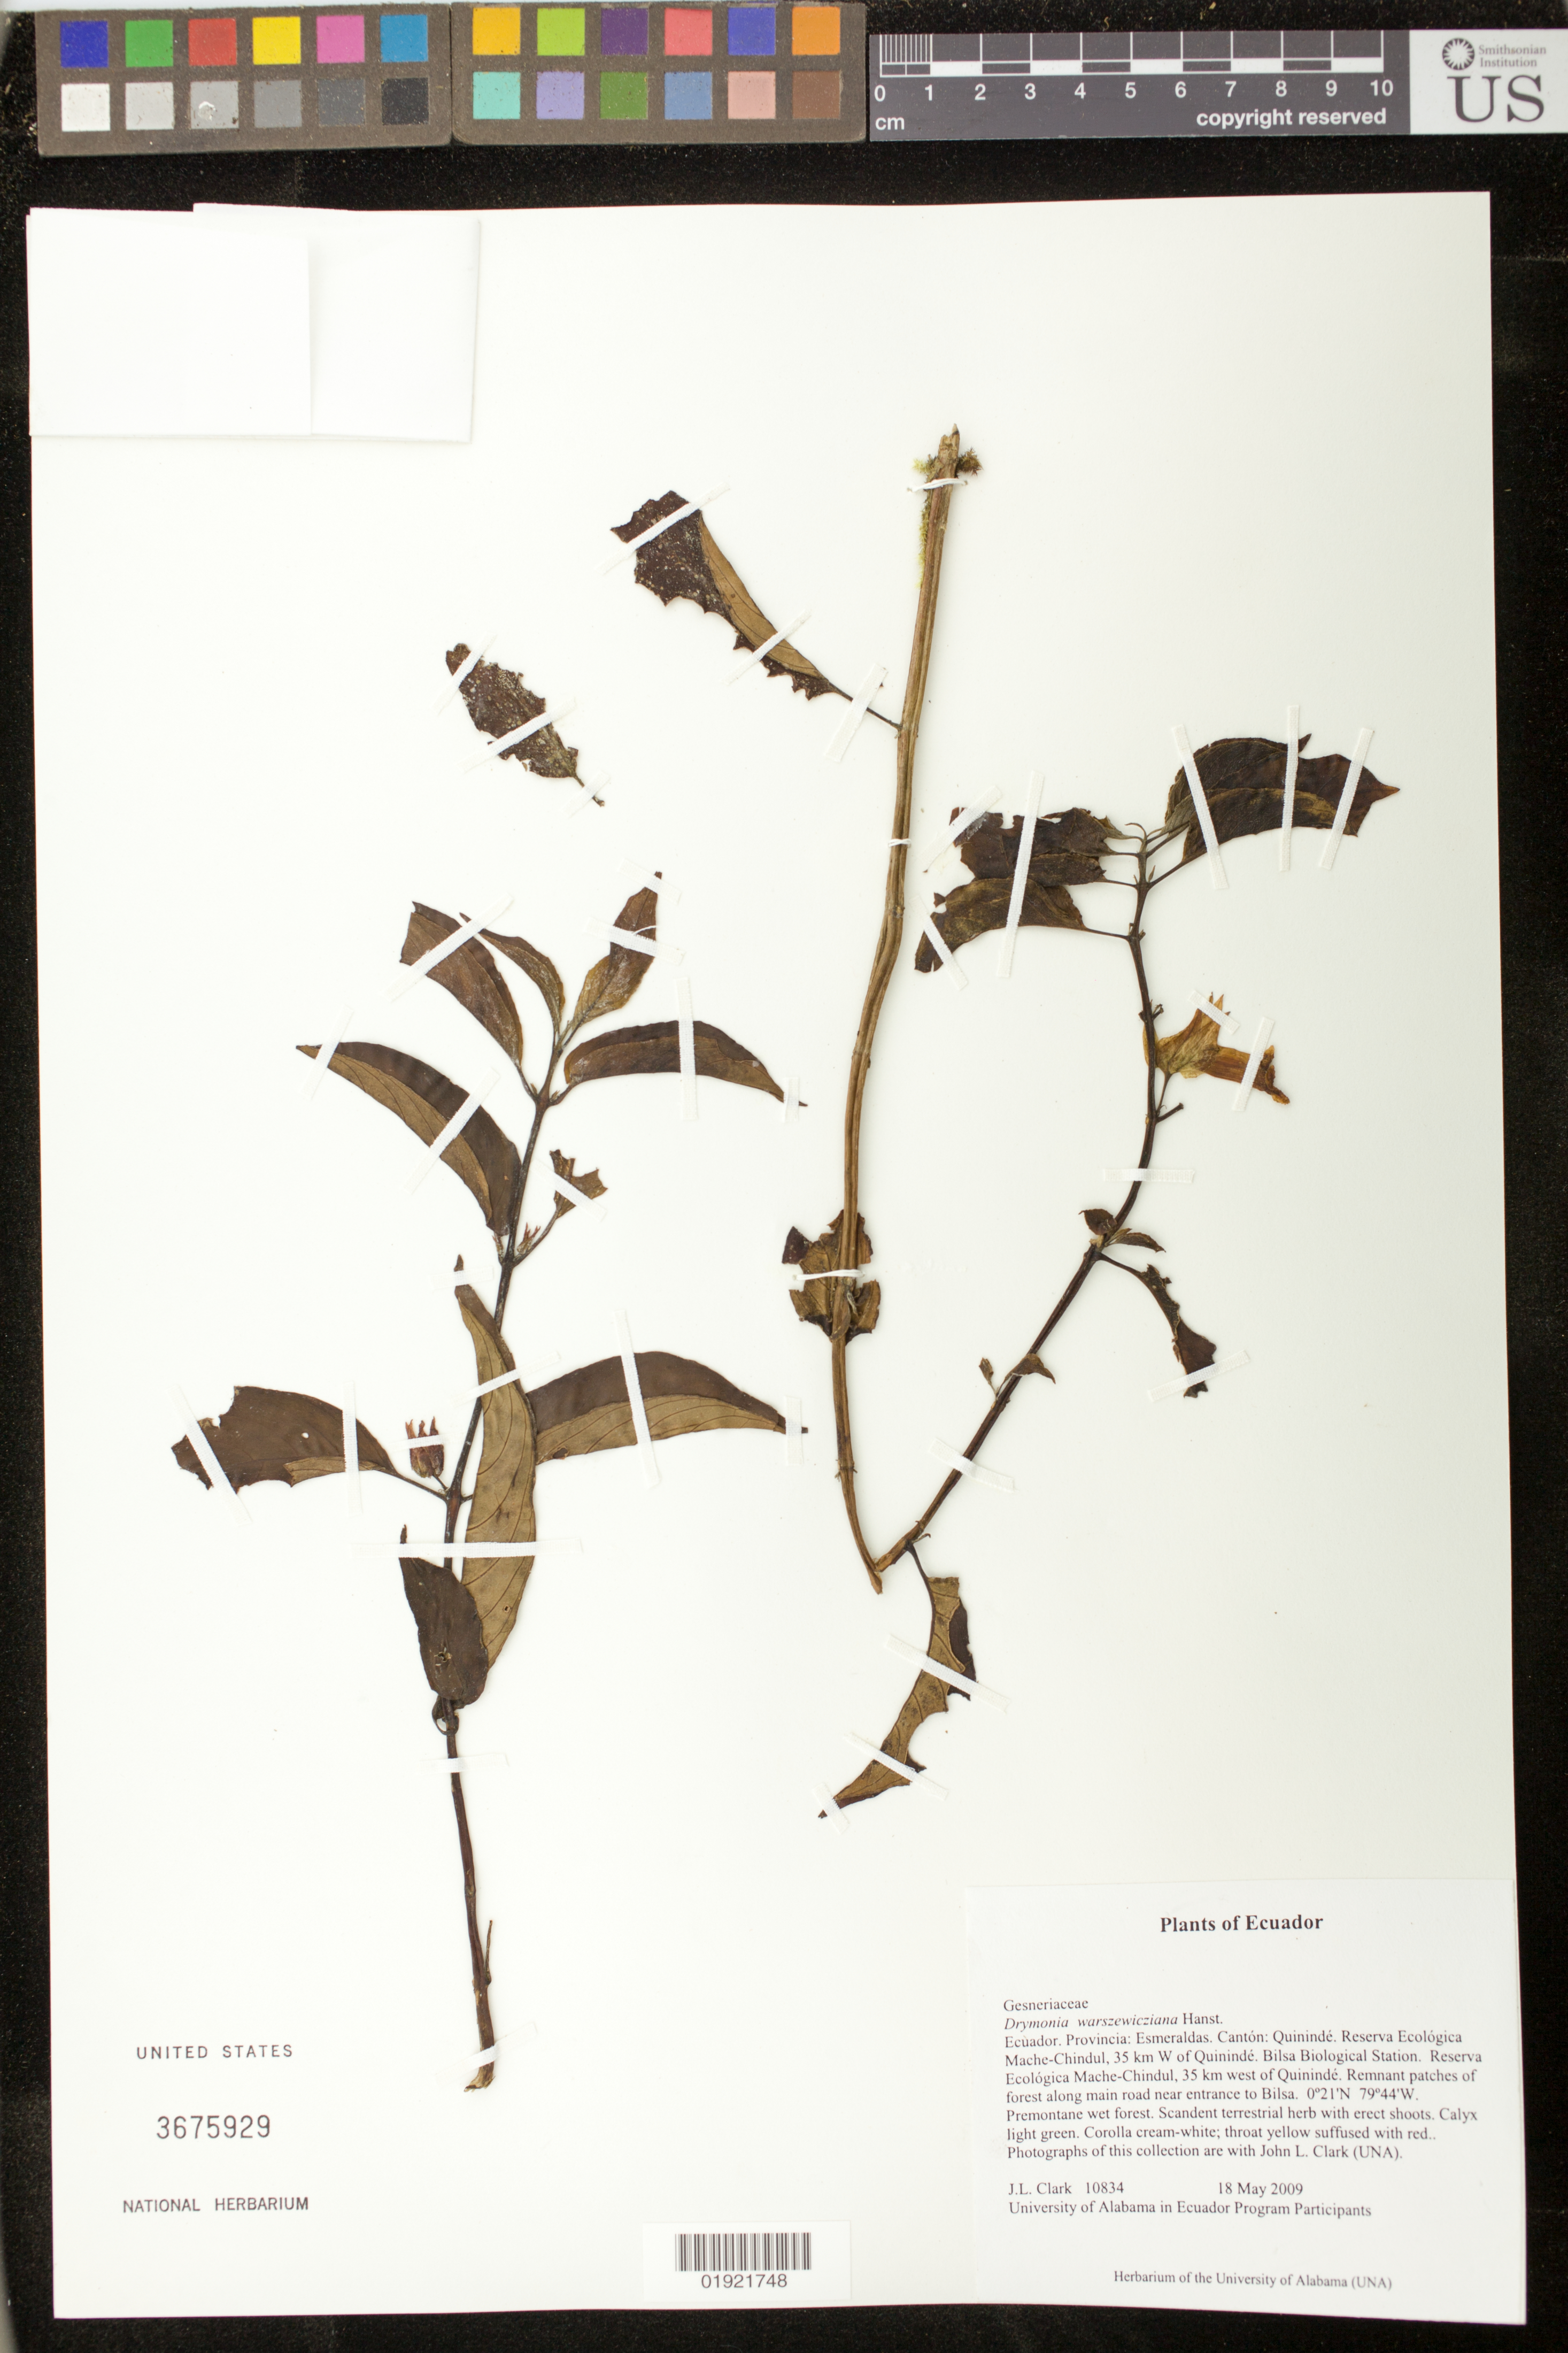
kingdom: Plantae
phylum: Tracheophyta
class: Magnoliopsida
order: Lamiales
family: Gesneriaceae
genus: Drymonia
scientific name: Drymonia warszewicziana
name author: Hanst.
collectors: J. L. Clark & University of Alabama in Ecuador Program participants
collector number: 10834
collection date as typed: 18 May 2009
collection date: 2009-05-18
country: Ecuador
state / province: Esmeraldas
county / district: Quinindé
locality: Reserva Ecologica Mache-Chindul, 35 km W of Quinindé. Bilsa Biological Station. Reserva Ecologica Mache-Chindul, 35 km west of Quinindé. Remnant patches of forest along main road near entrance to Bilsa.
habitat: Premontane wet forest.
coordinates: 0 21 0 N, 79 44 0 W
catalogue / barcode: US 3675929